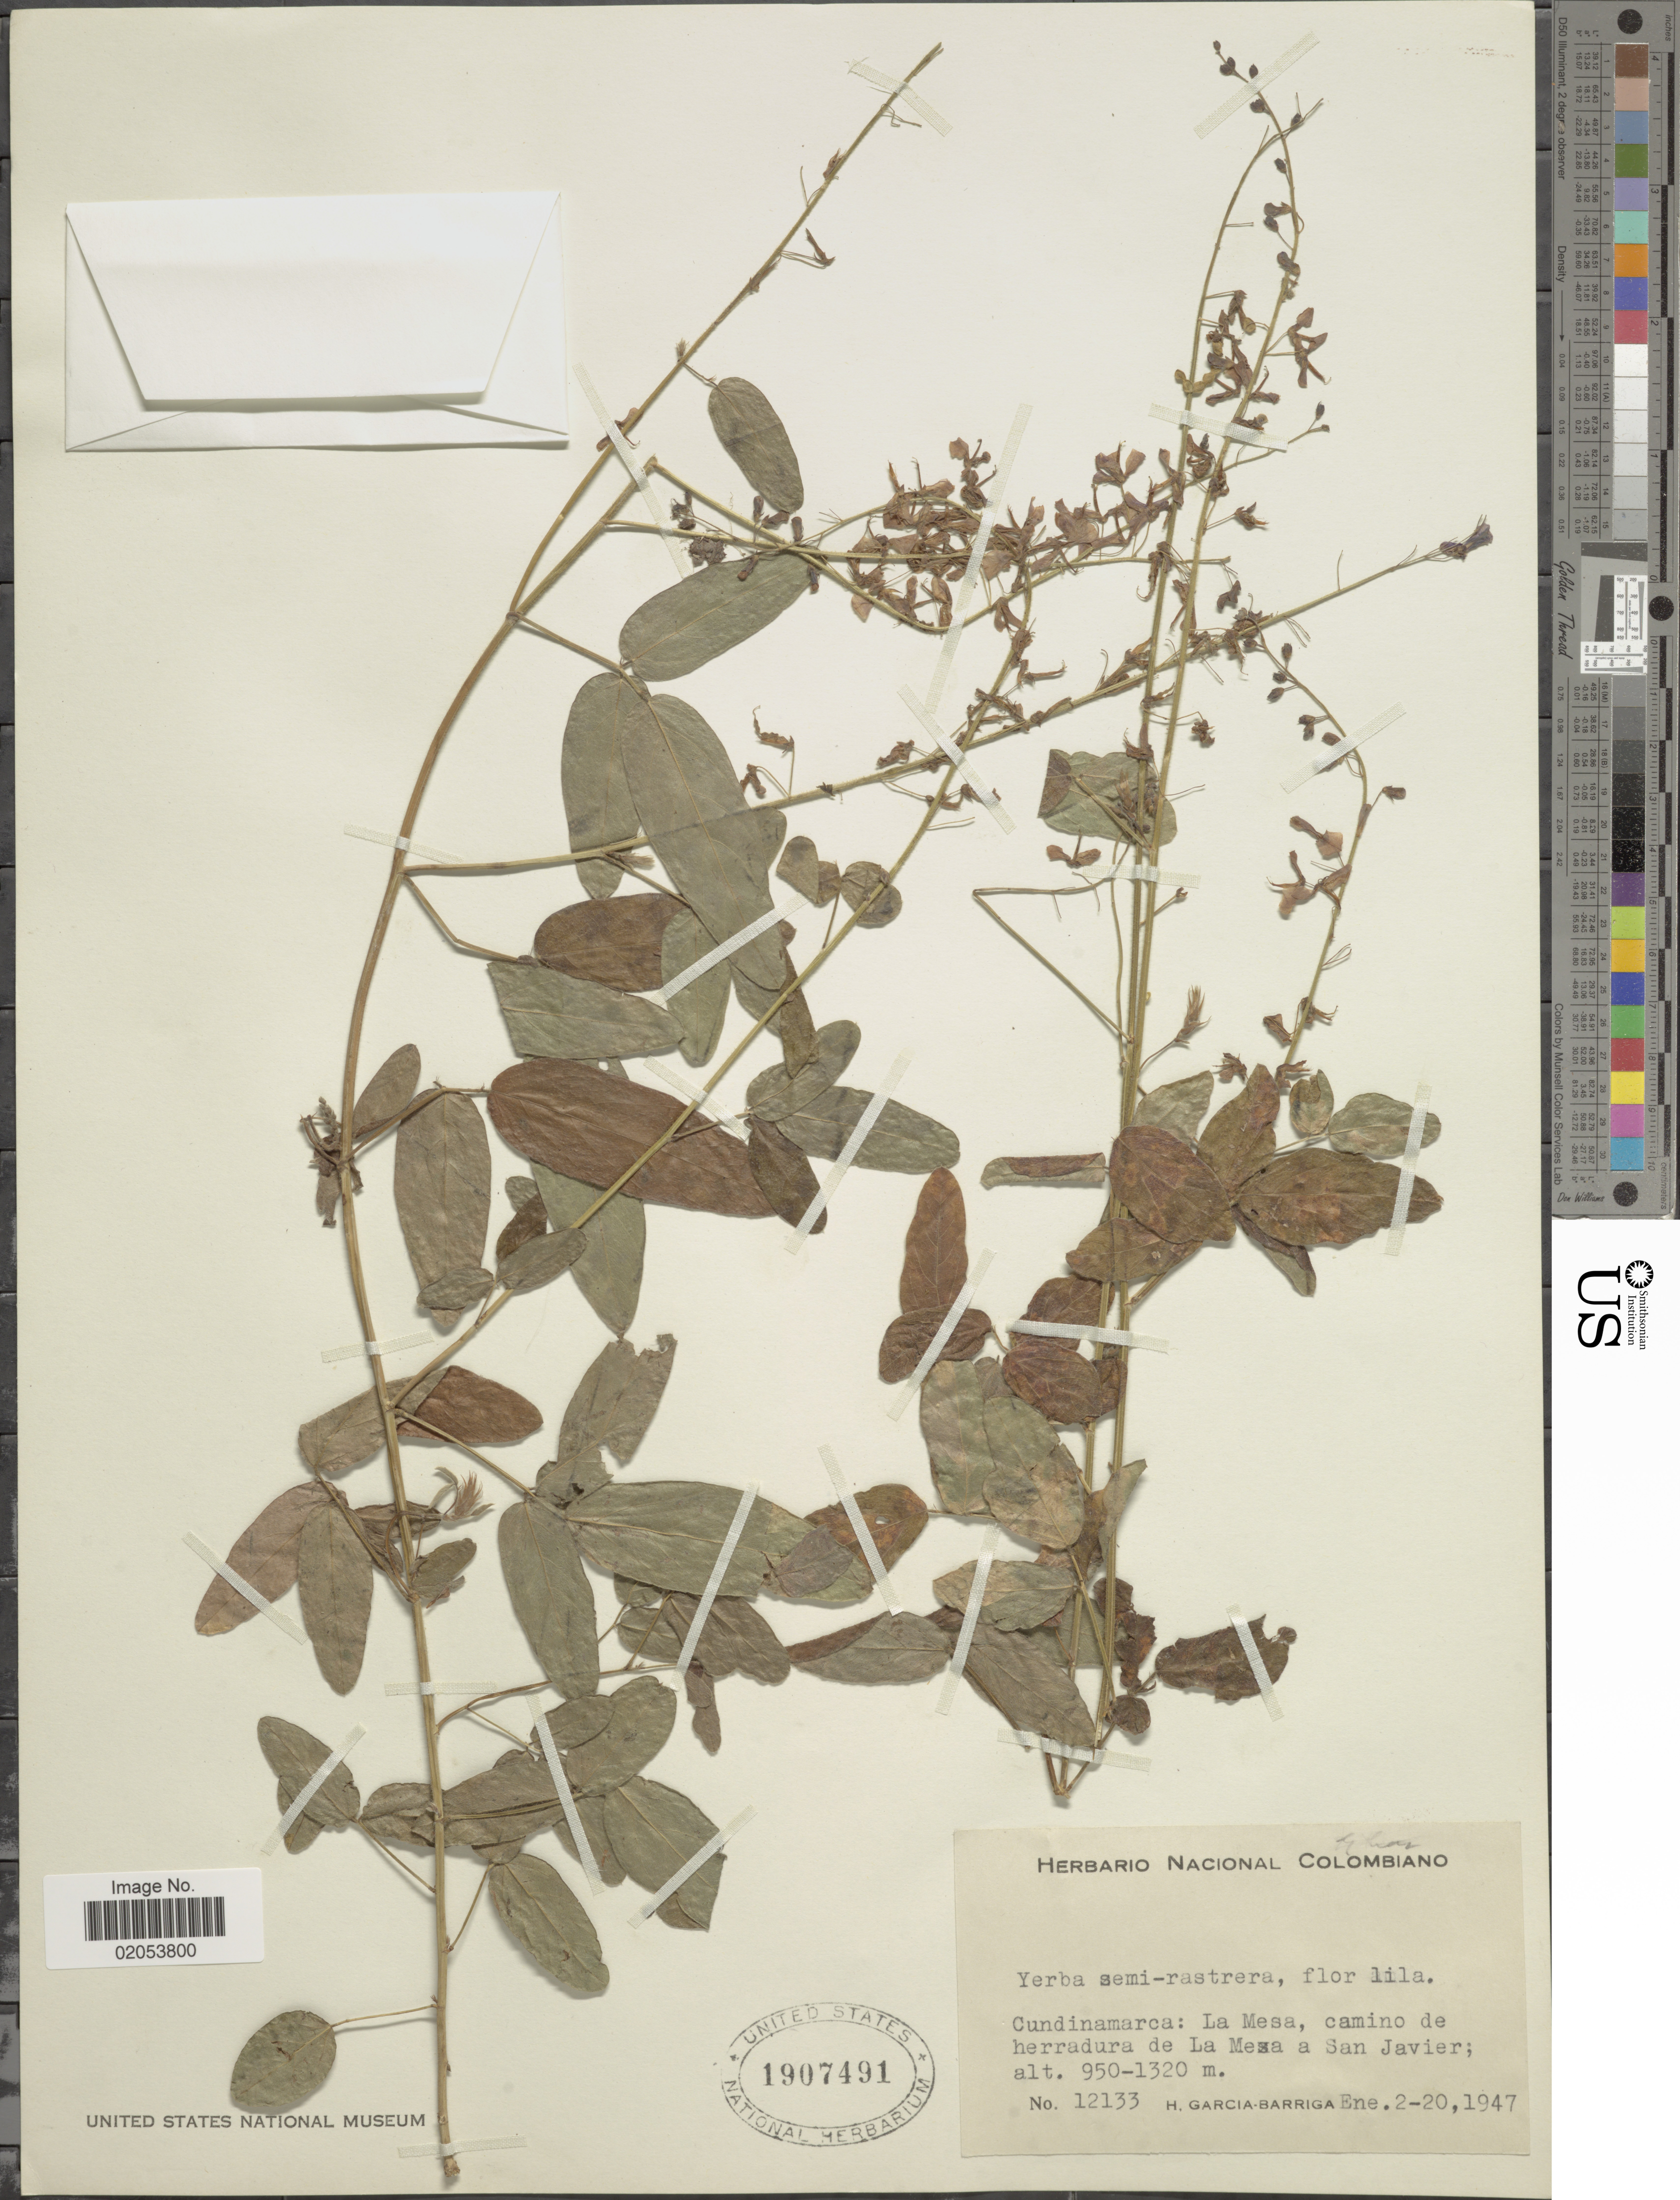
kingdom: Plantae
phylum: Tracheophyta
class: Magnoliopsida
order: Fabales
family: Fabaceae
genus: Desmodium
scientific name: Desmodium prehensile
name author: Schltdl.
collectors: H. García Barriga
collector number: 12133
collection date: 1947-01-02/1947-01-20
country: Colombia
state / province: Cundinamarca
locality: La Mesa, camino de herradura de La Mesa a San Javier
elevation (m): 950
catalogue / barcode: US 1907491